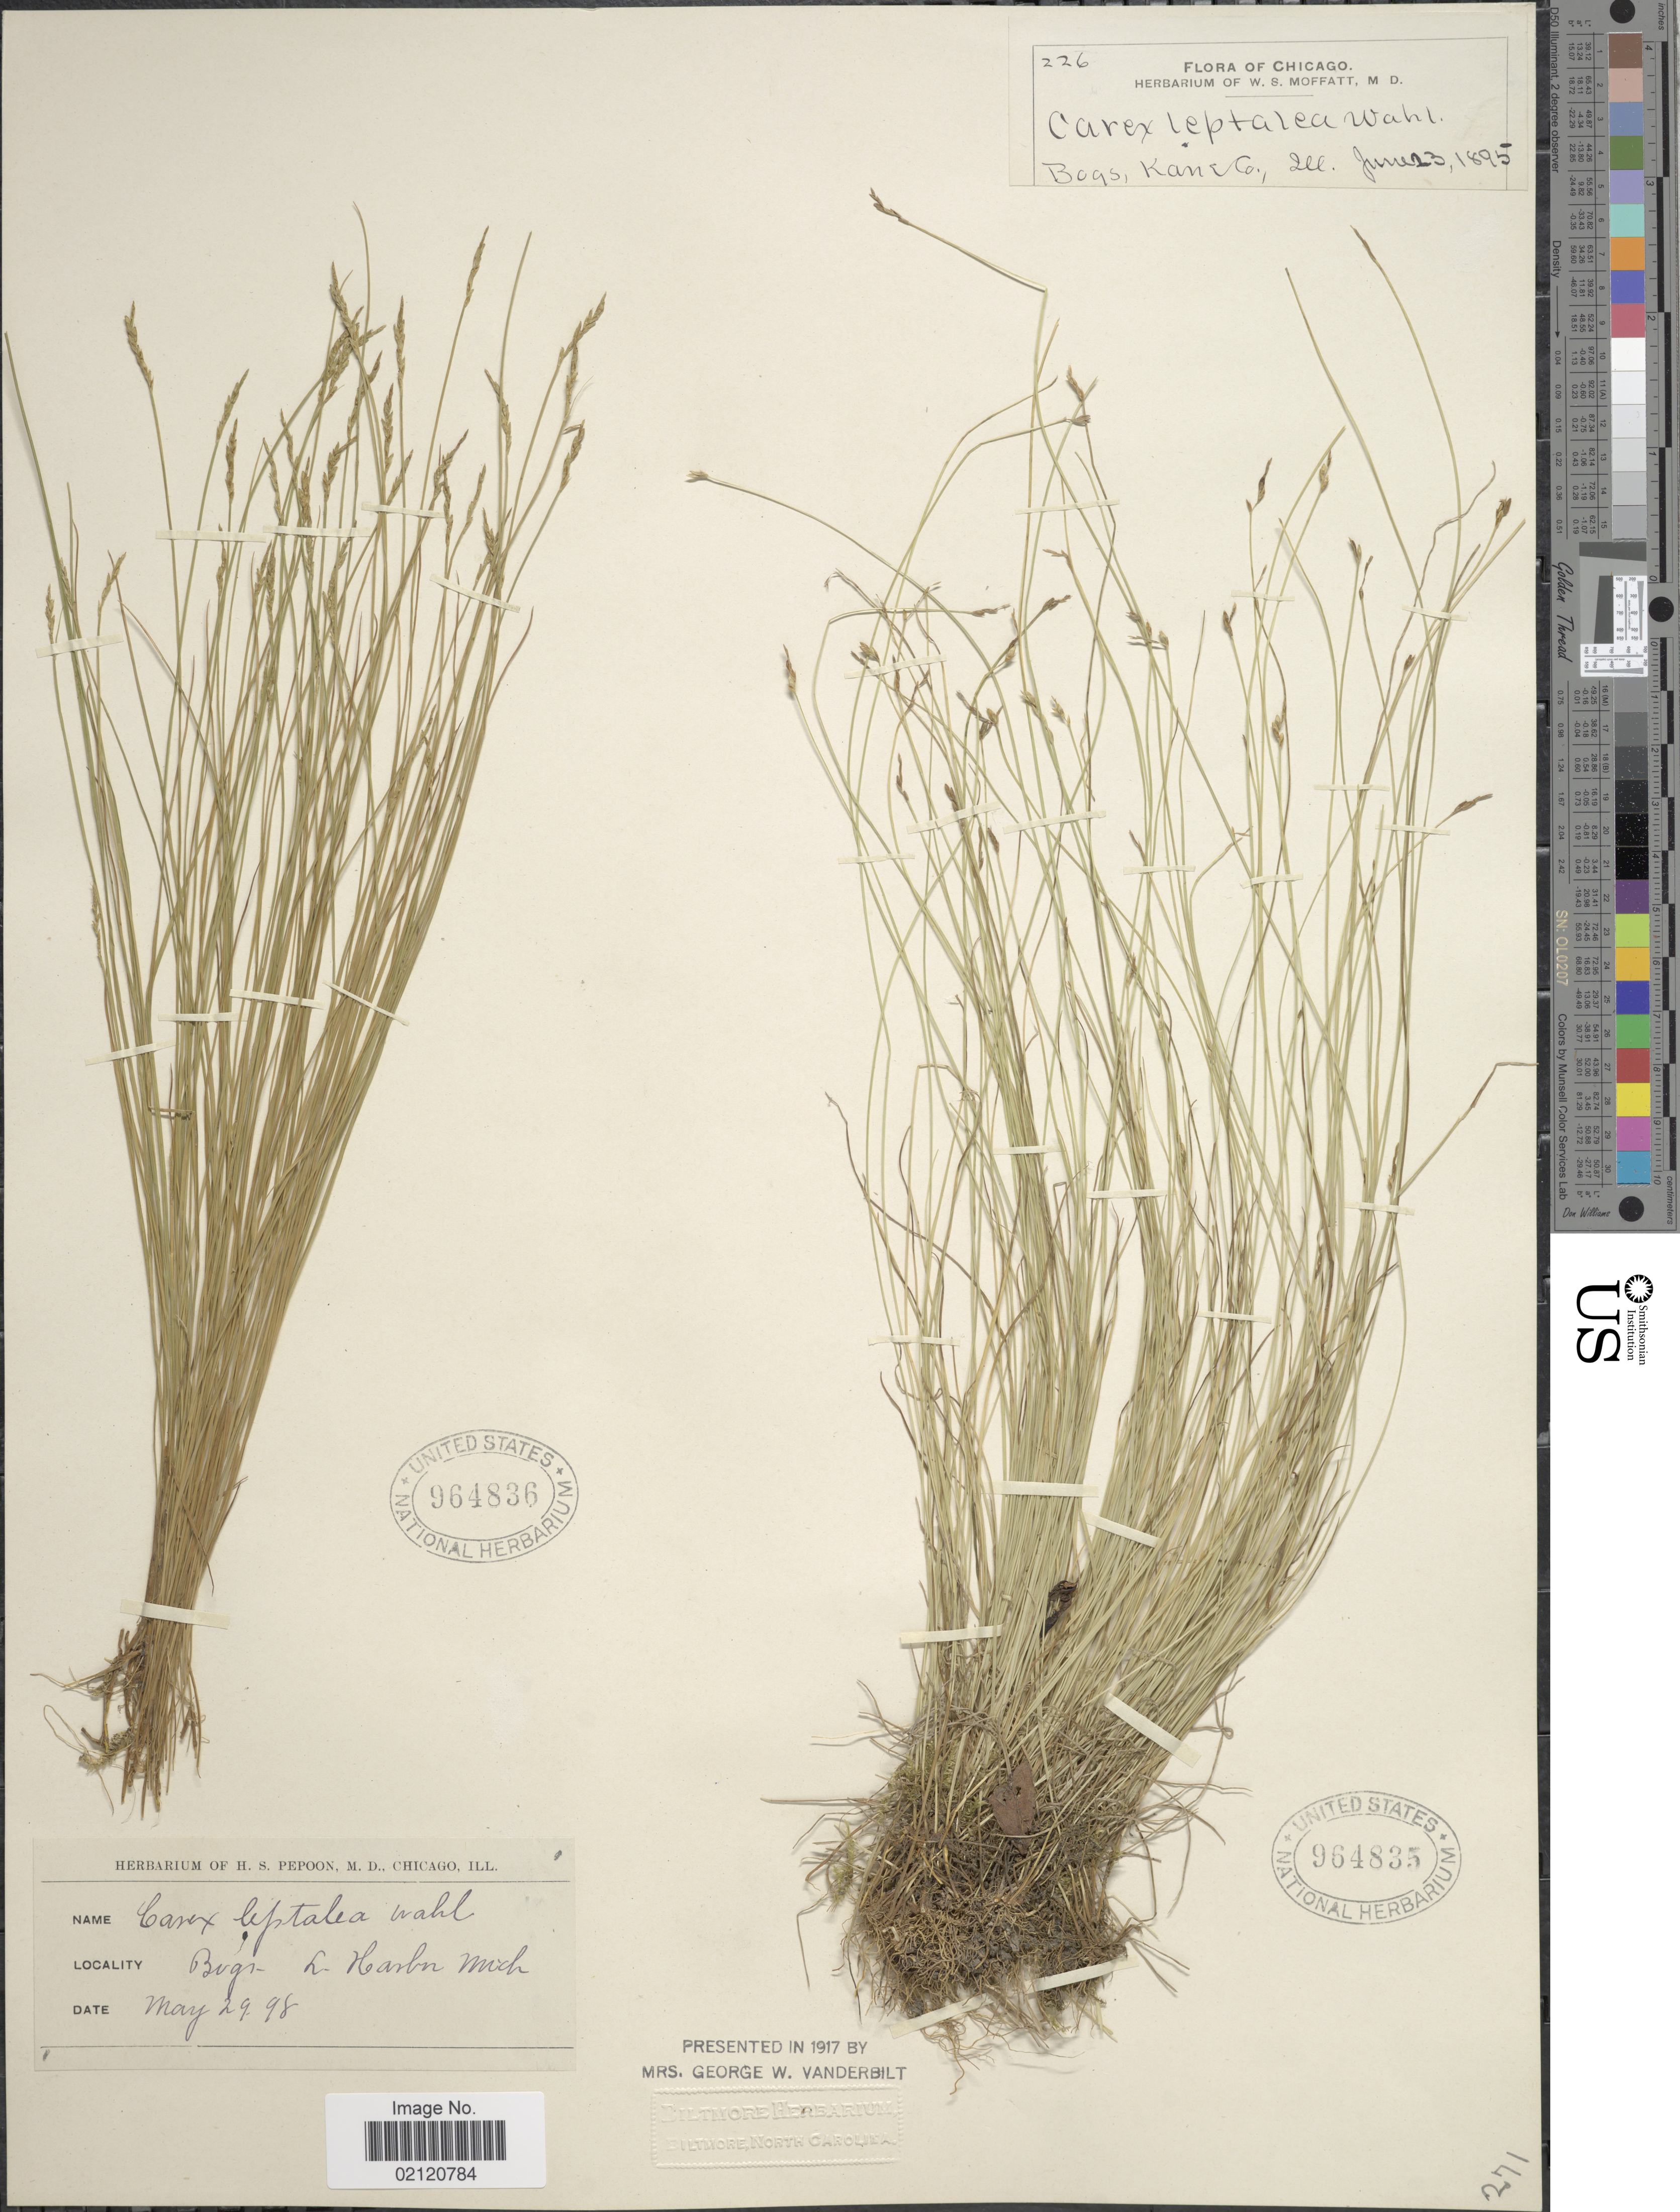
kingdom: Plantae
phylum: Tracheophyta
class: Liliopsida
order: Poales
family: Cyperaceae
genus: Carex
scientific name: Carex leptalea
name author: Wahlenb.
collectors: ex herb. W. S. Moffatt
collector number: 226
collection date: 1895-06-23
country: United States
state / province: Illinois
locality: Kane Co., Chicago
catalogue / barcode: US 964835-2